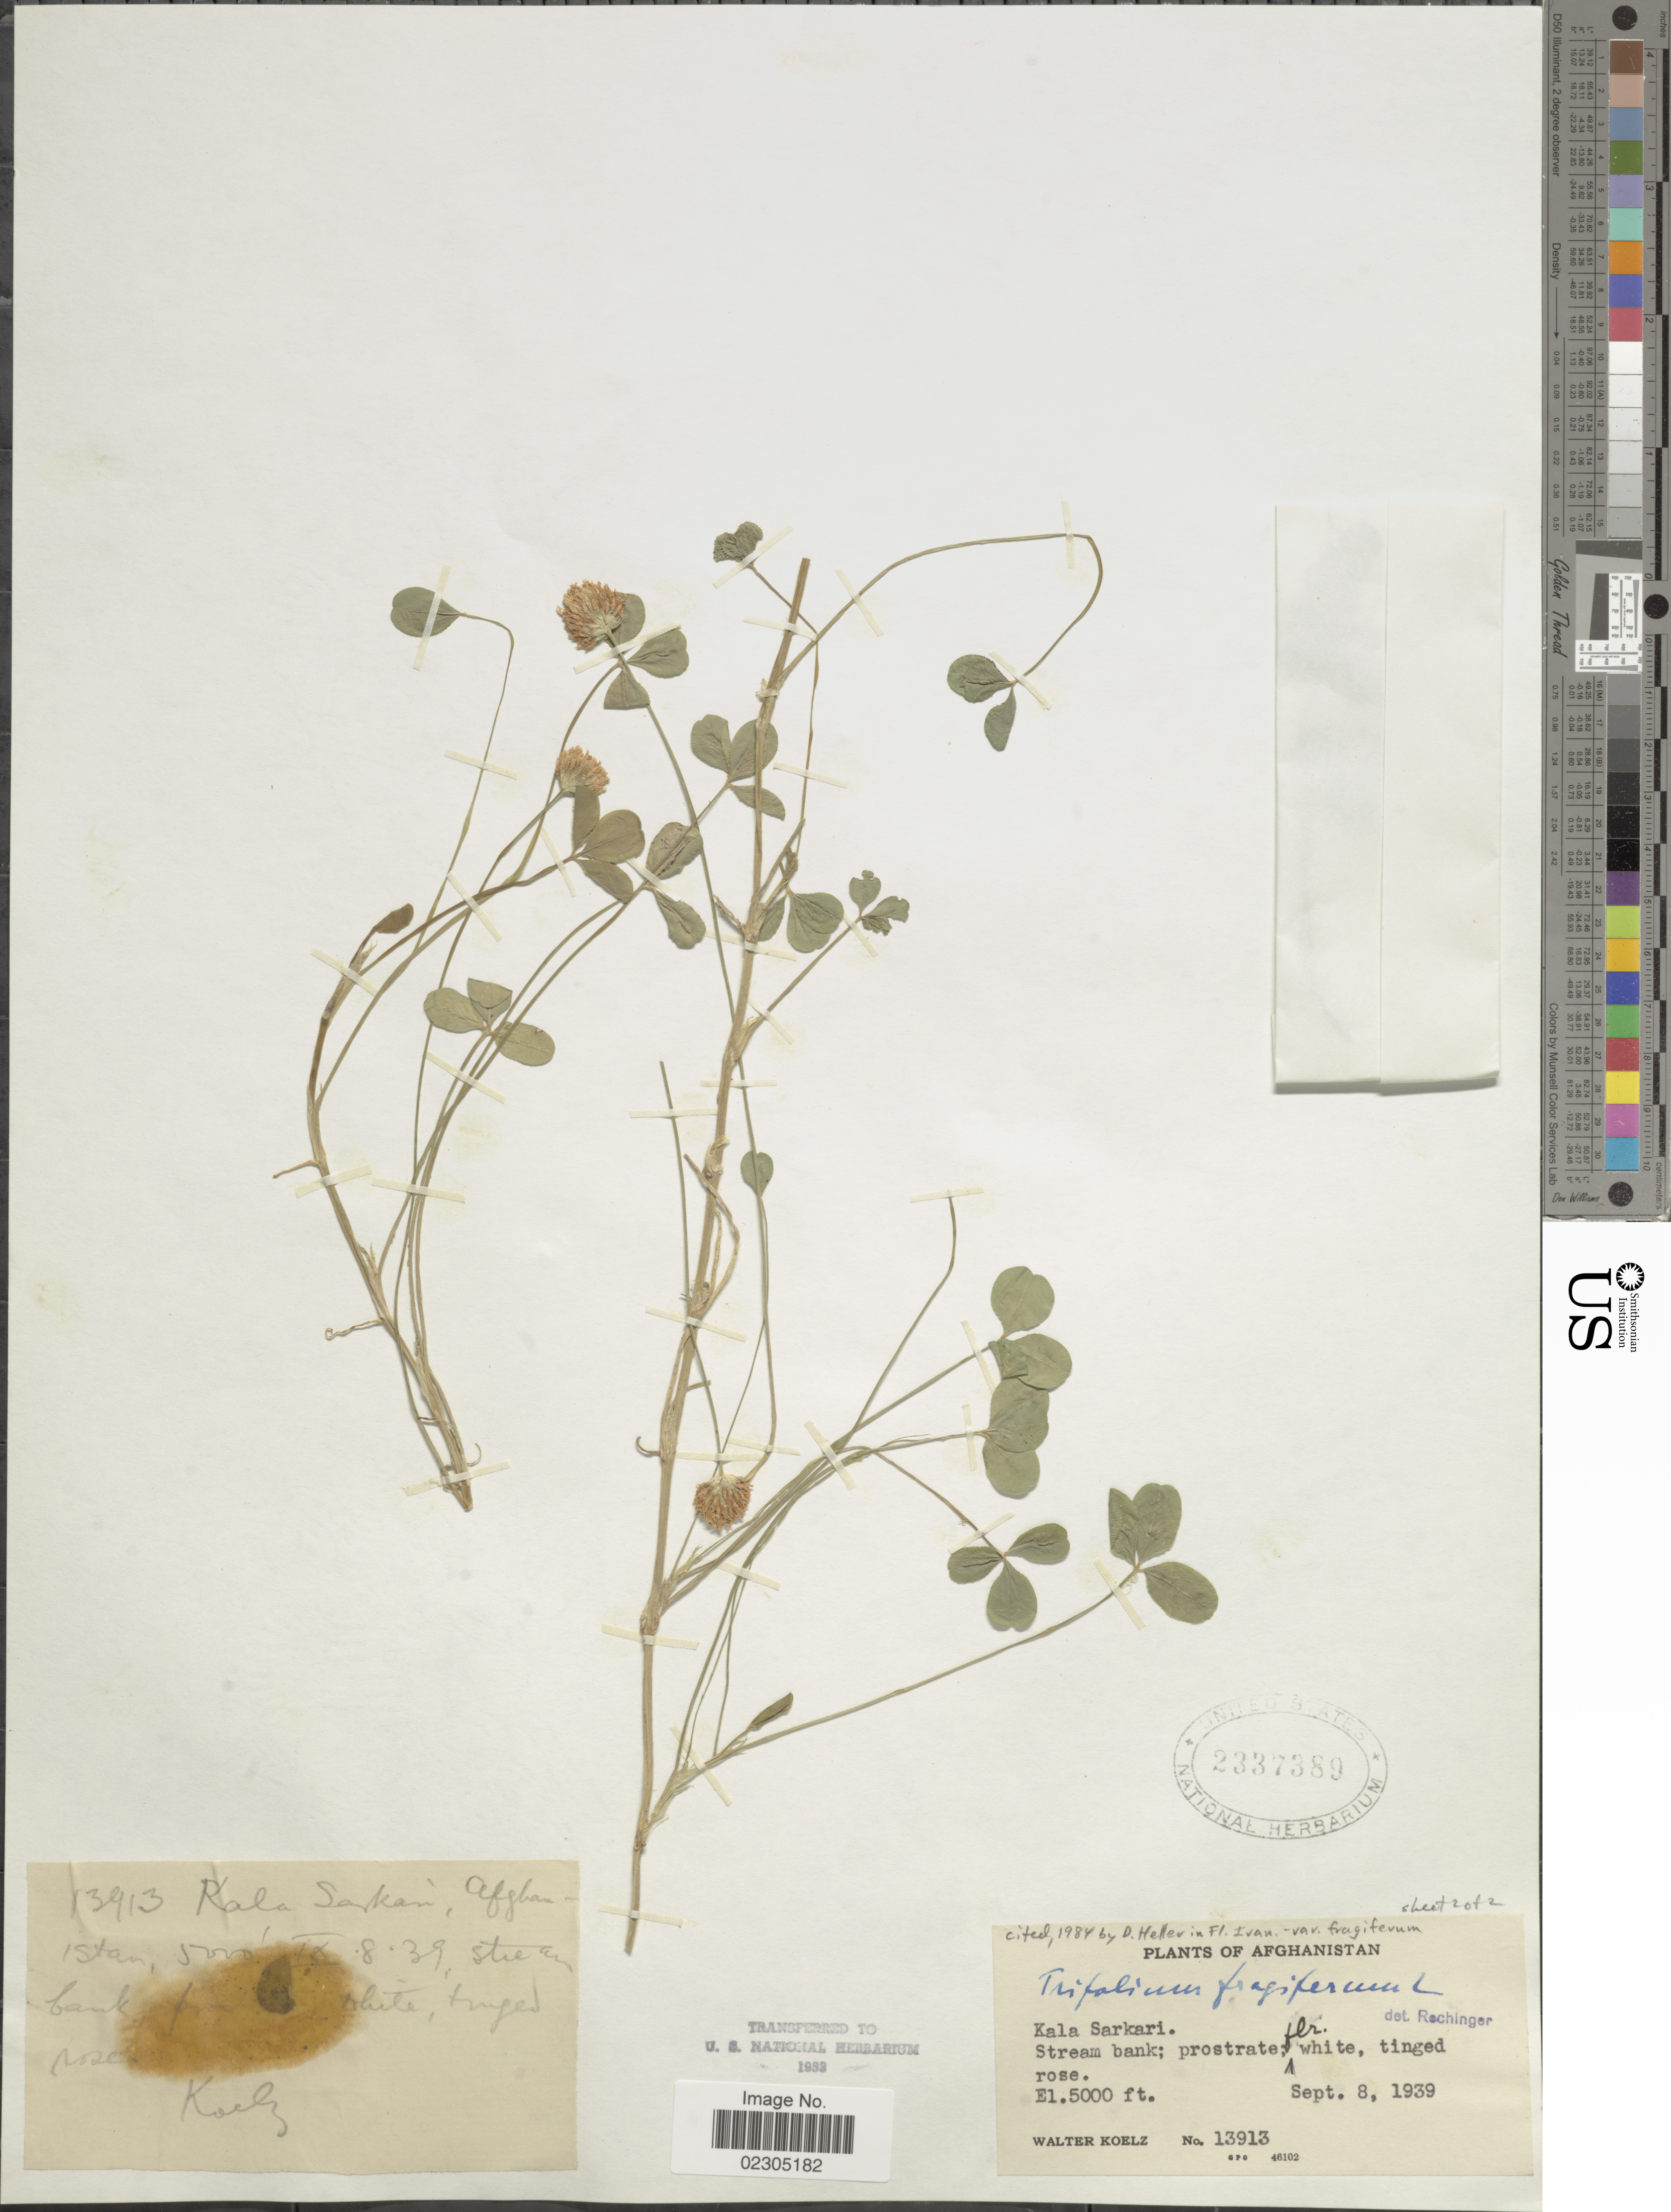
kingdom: Plantae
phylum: Tracheophyta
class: Magnoliopsida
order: Fabales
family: Fabaceae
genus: Trifolium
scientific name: Trifolium fragiferum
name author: L.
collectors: W. N. Koelz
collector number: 13913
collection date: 1939-09-08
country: Afghanistan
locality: Kala Sarkari. Stream bank.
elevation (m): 1524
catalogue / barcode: US 2337389